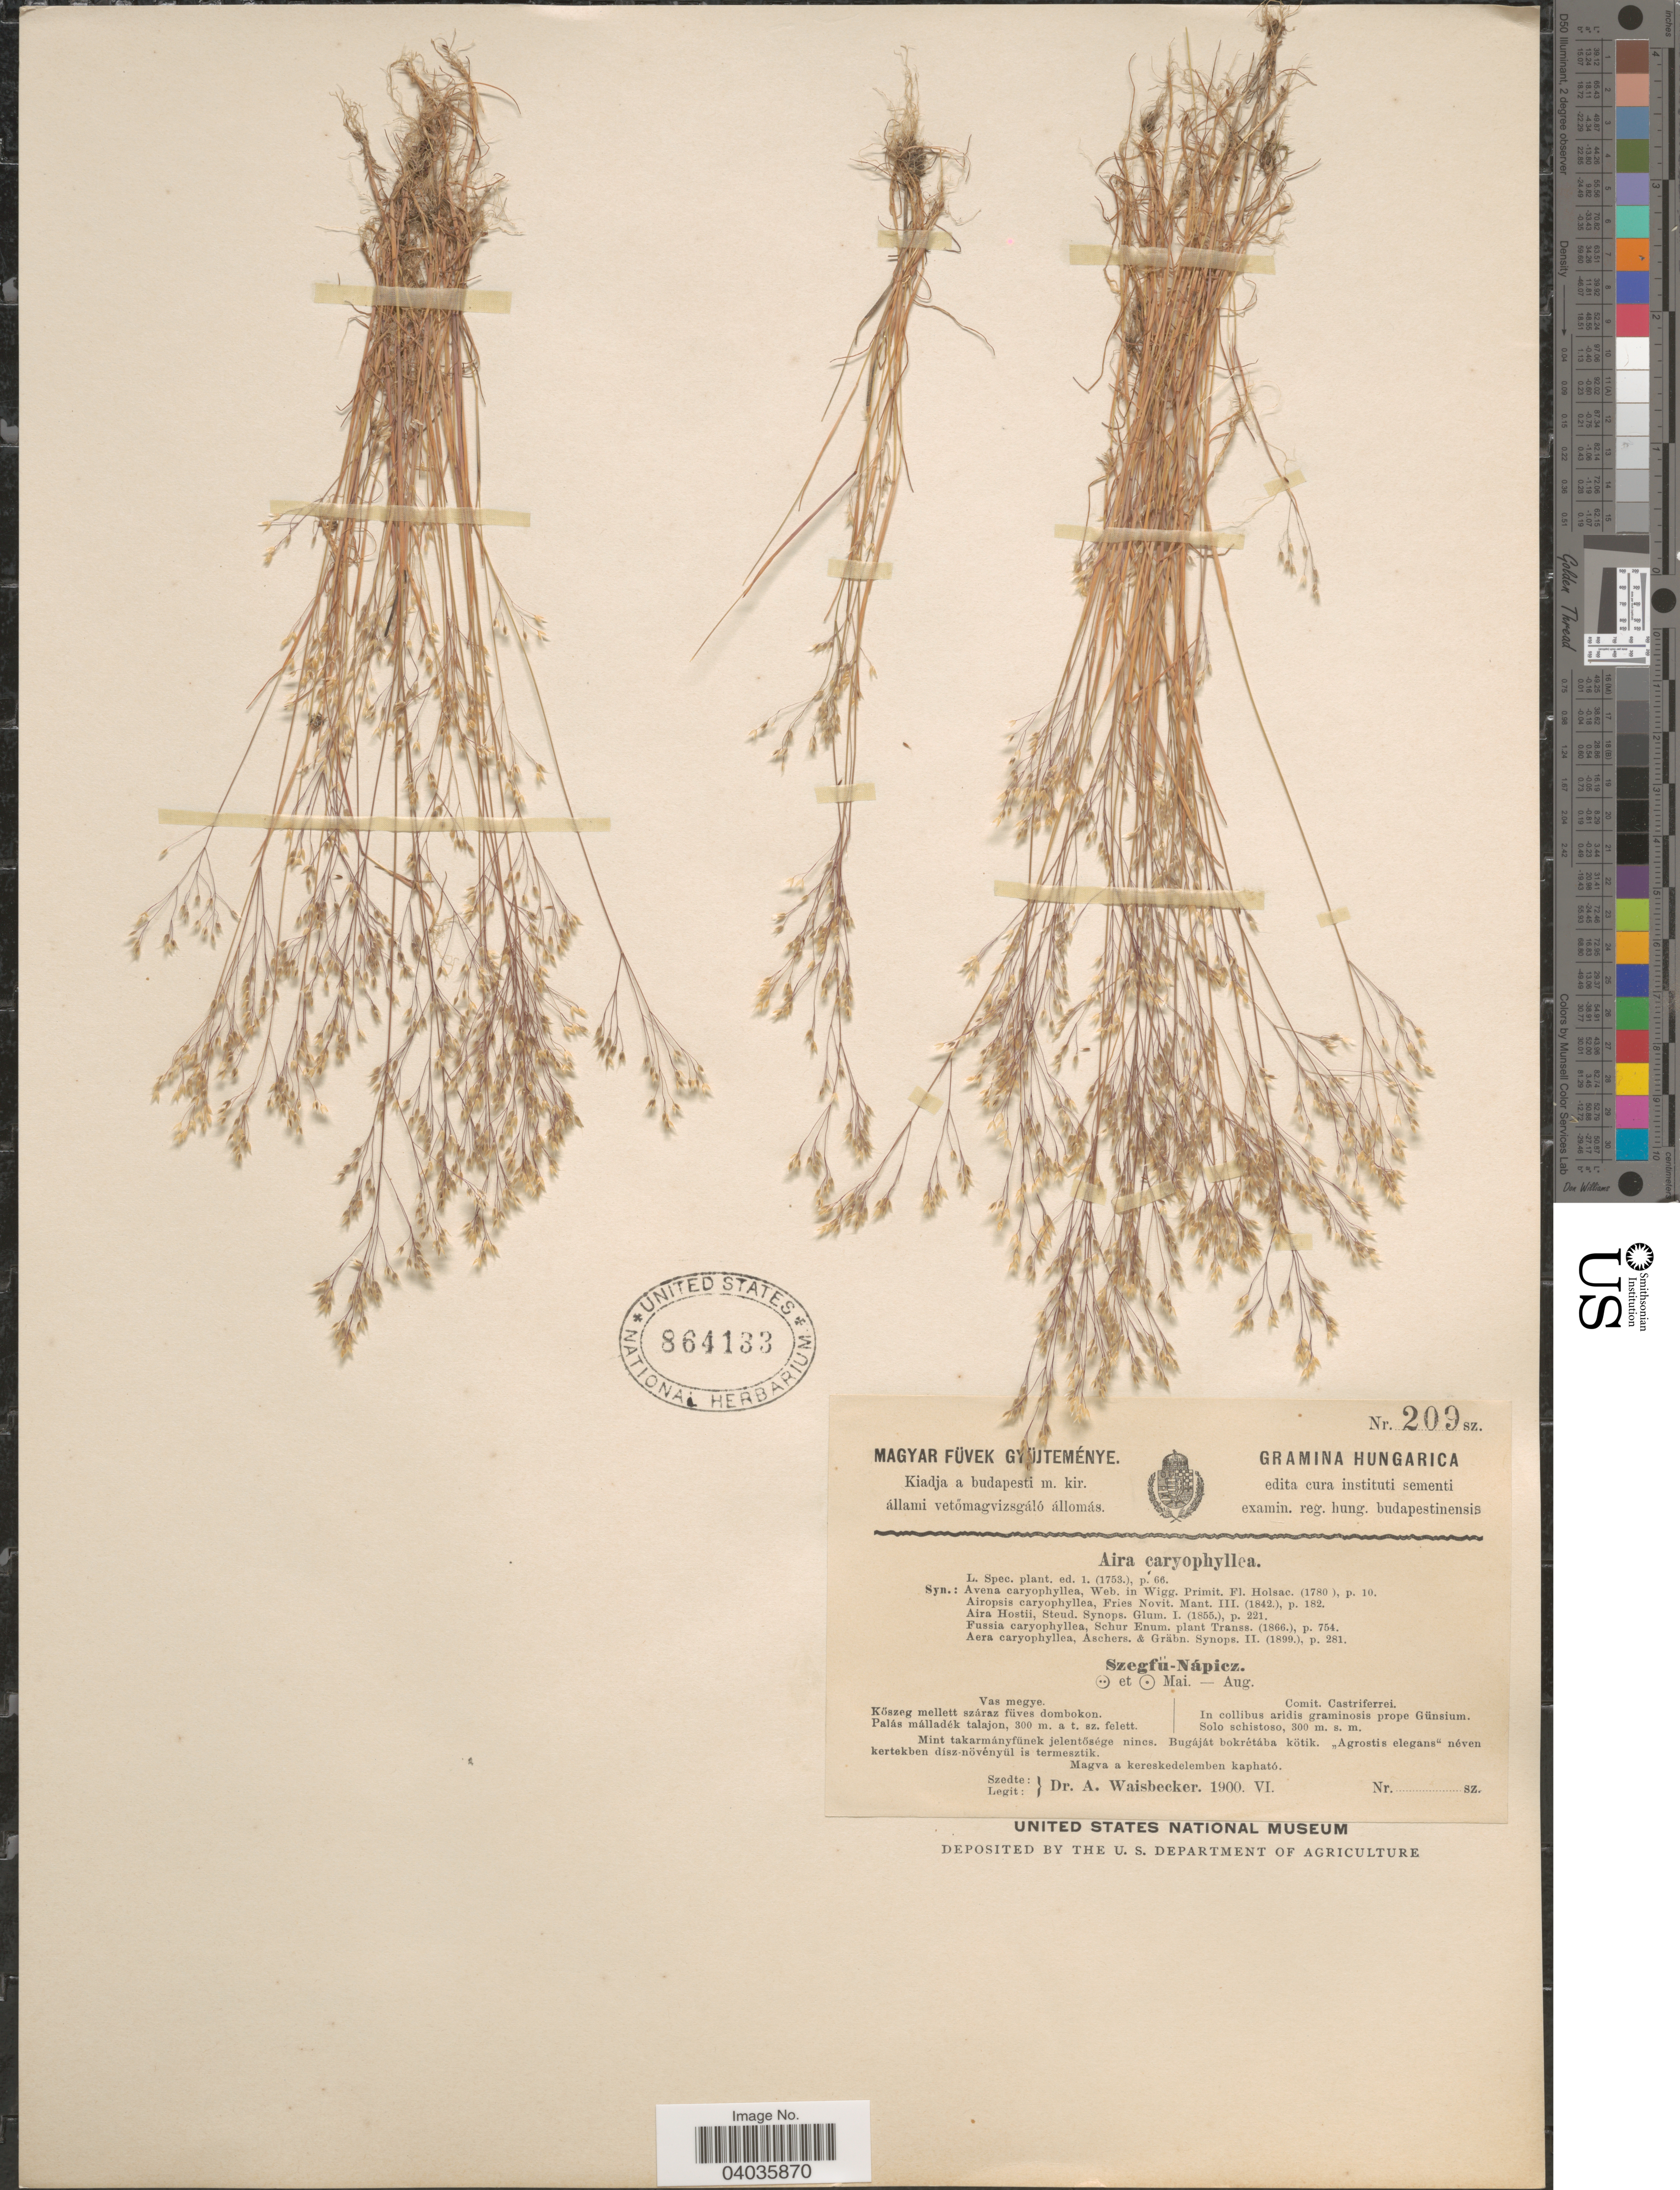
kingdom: Plantae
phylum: Tracheophyta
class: Liliopsida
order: Poales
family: Poaceae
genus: Aira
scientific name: Aira caryophyllea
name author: L.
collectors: A. Waisbecker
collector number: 209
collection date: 1900-06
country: Hungary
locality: Hungarica. Comit. Castriferrei. In collibus aridis graminosis prope Günsium.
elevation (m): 300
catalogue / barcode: US 864133